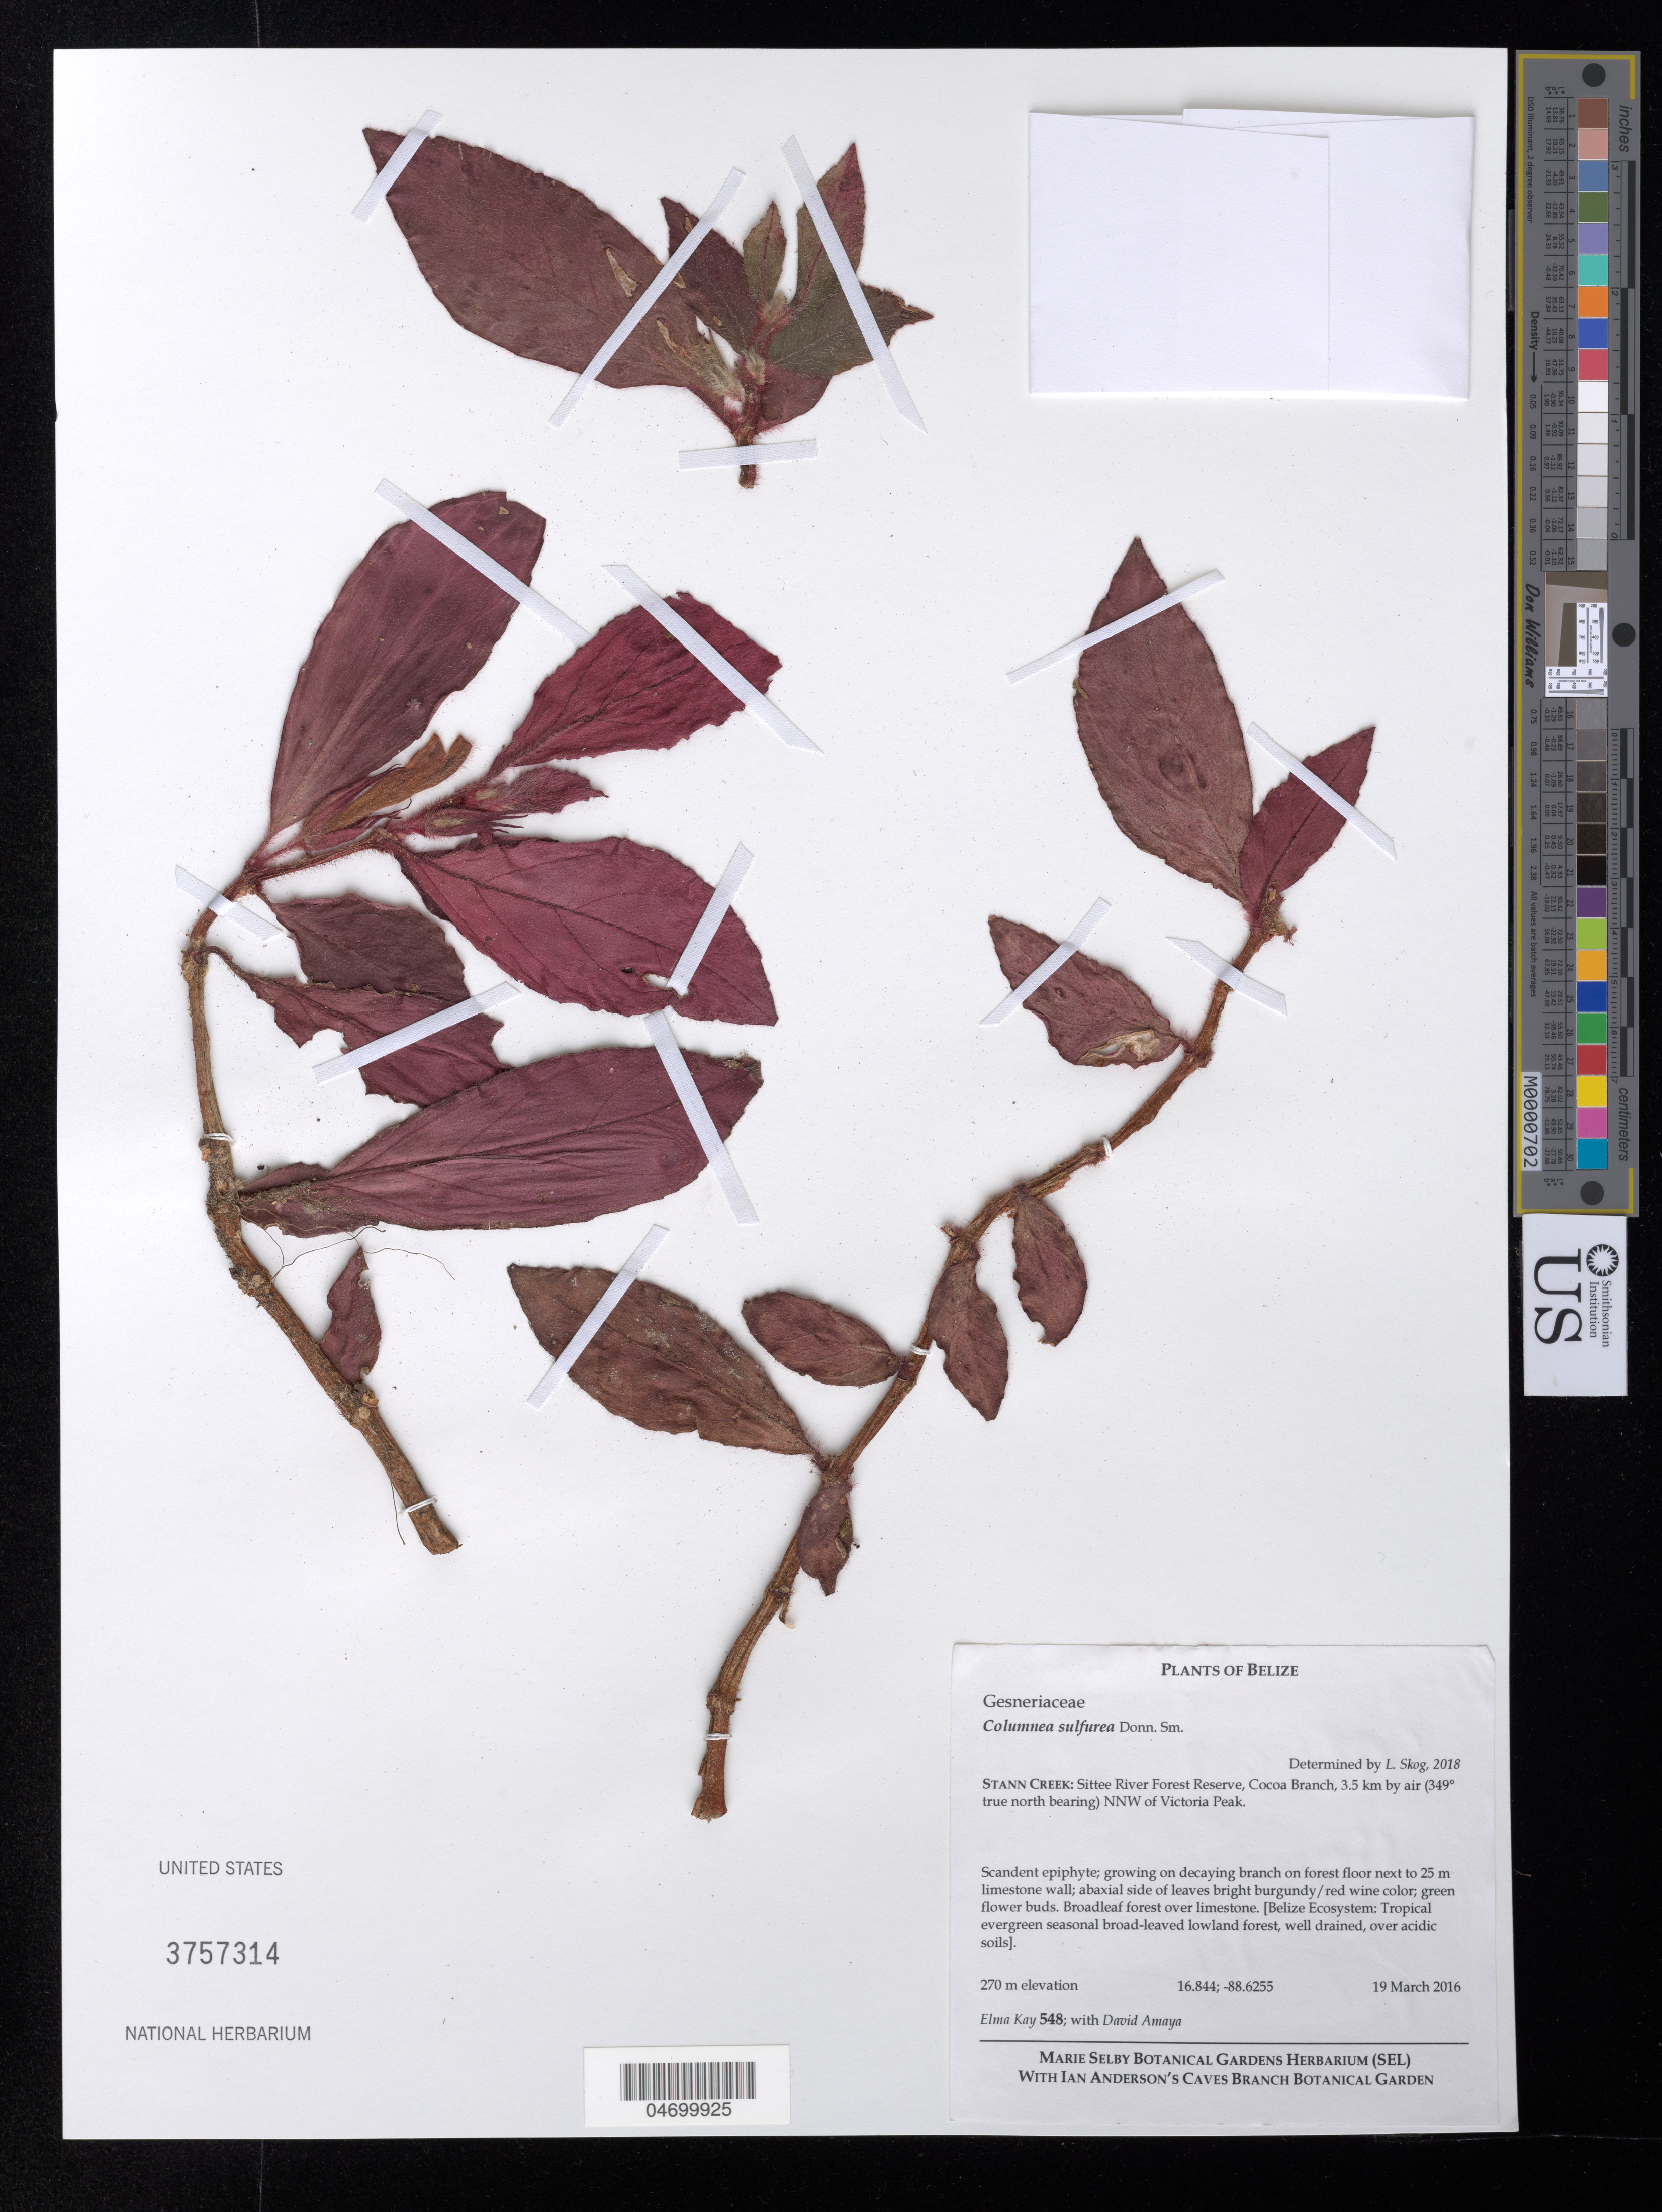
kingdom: Plantae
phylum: Tracheophyta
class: Magnoliopsida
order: Lamiales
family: Gesneriaceae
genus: Columnea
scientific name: Columnea sulfurea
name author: Donn. Sm.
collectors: E. Kay & D. Amaya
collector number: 548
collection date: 2016-03-19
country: Belize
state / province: Stann Creek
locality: Sittee River Forest Reserve, Cocoa Branch, 3.5 km by air (349° true north bearing) NNW of Victoria Peak.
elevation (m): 270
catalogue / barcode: US 3577314